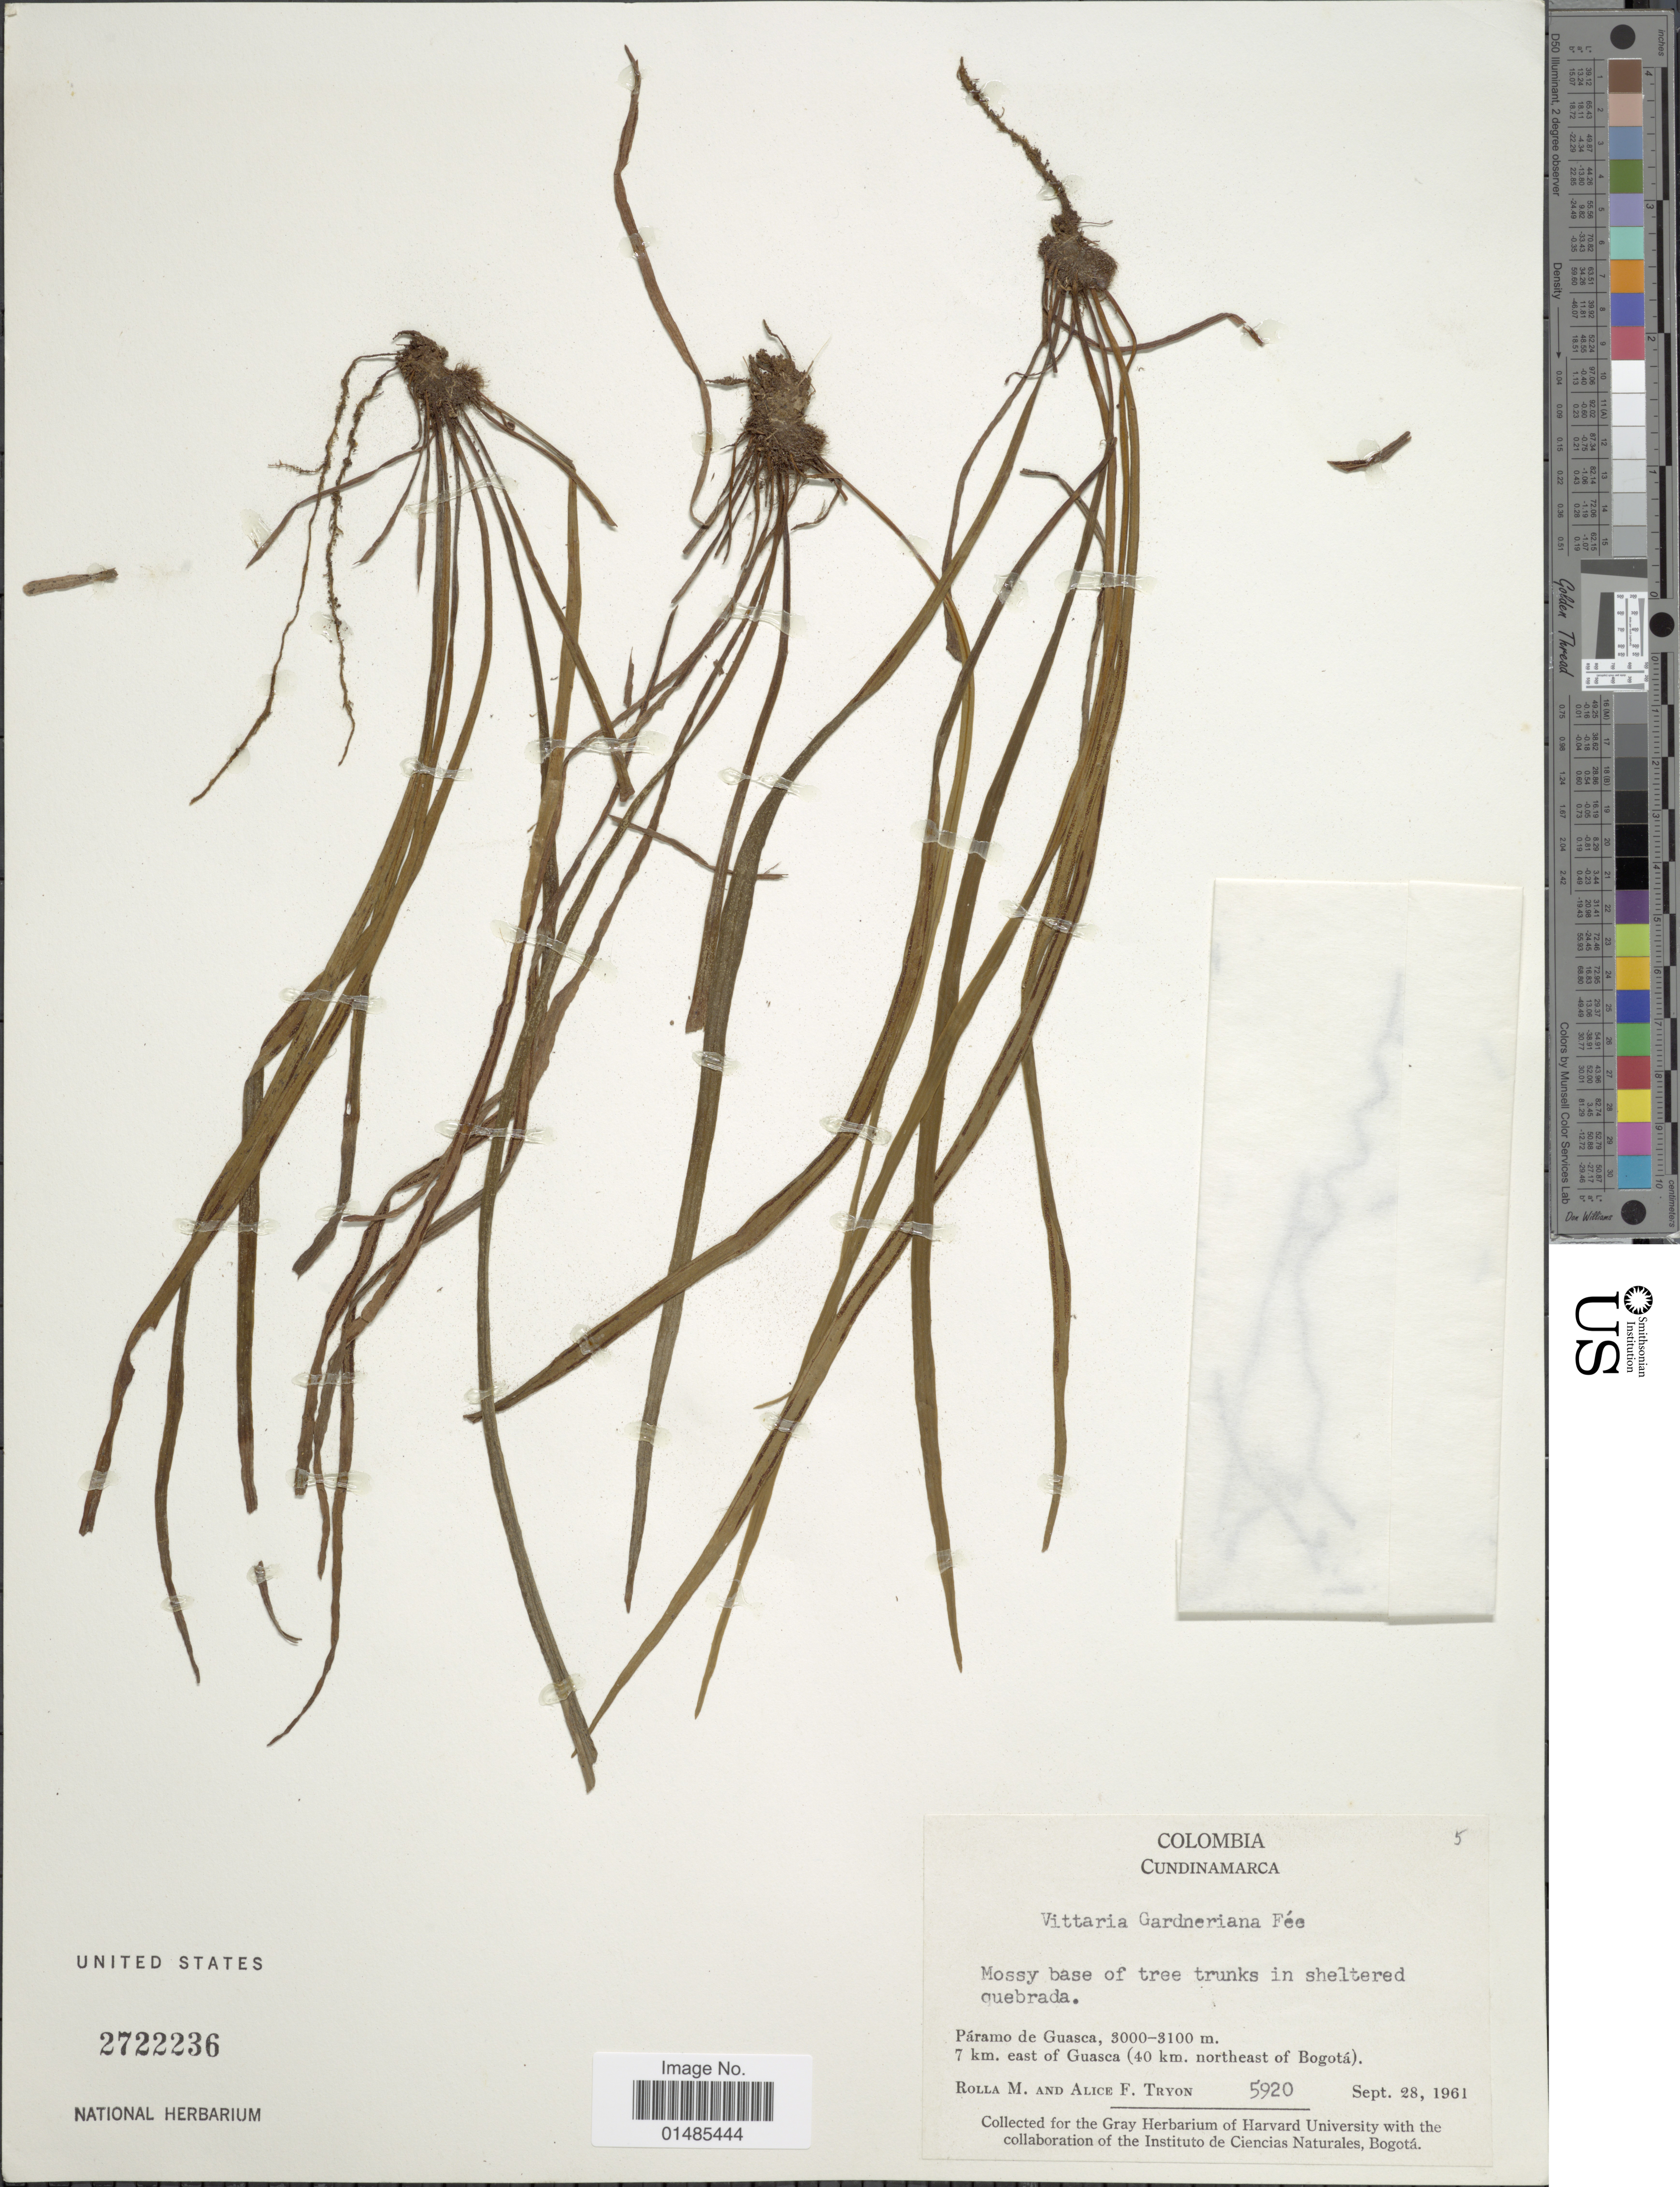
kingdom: Plantae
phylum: Tracheophyta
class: Polypodiopsida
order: Polypodiales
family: Pteridaceae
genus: Radiovittaria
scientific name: Radiovittaria gardneriana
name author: (Fée) E.H. Crane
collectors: R. M. Tryon & A. F. Tryon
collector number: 5920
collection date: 1961-09-28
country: Colombia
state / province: Cundinamarca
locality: Páramo de Guasca. 7 km. east of Guasca (40 km. northeast of Bogotá).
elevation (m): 3000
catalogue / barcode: US 2722236